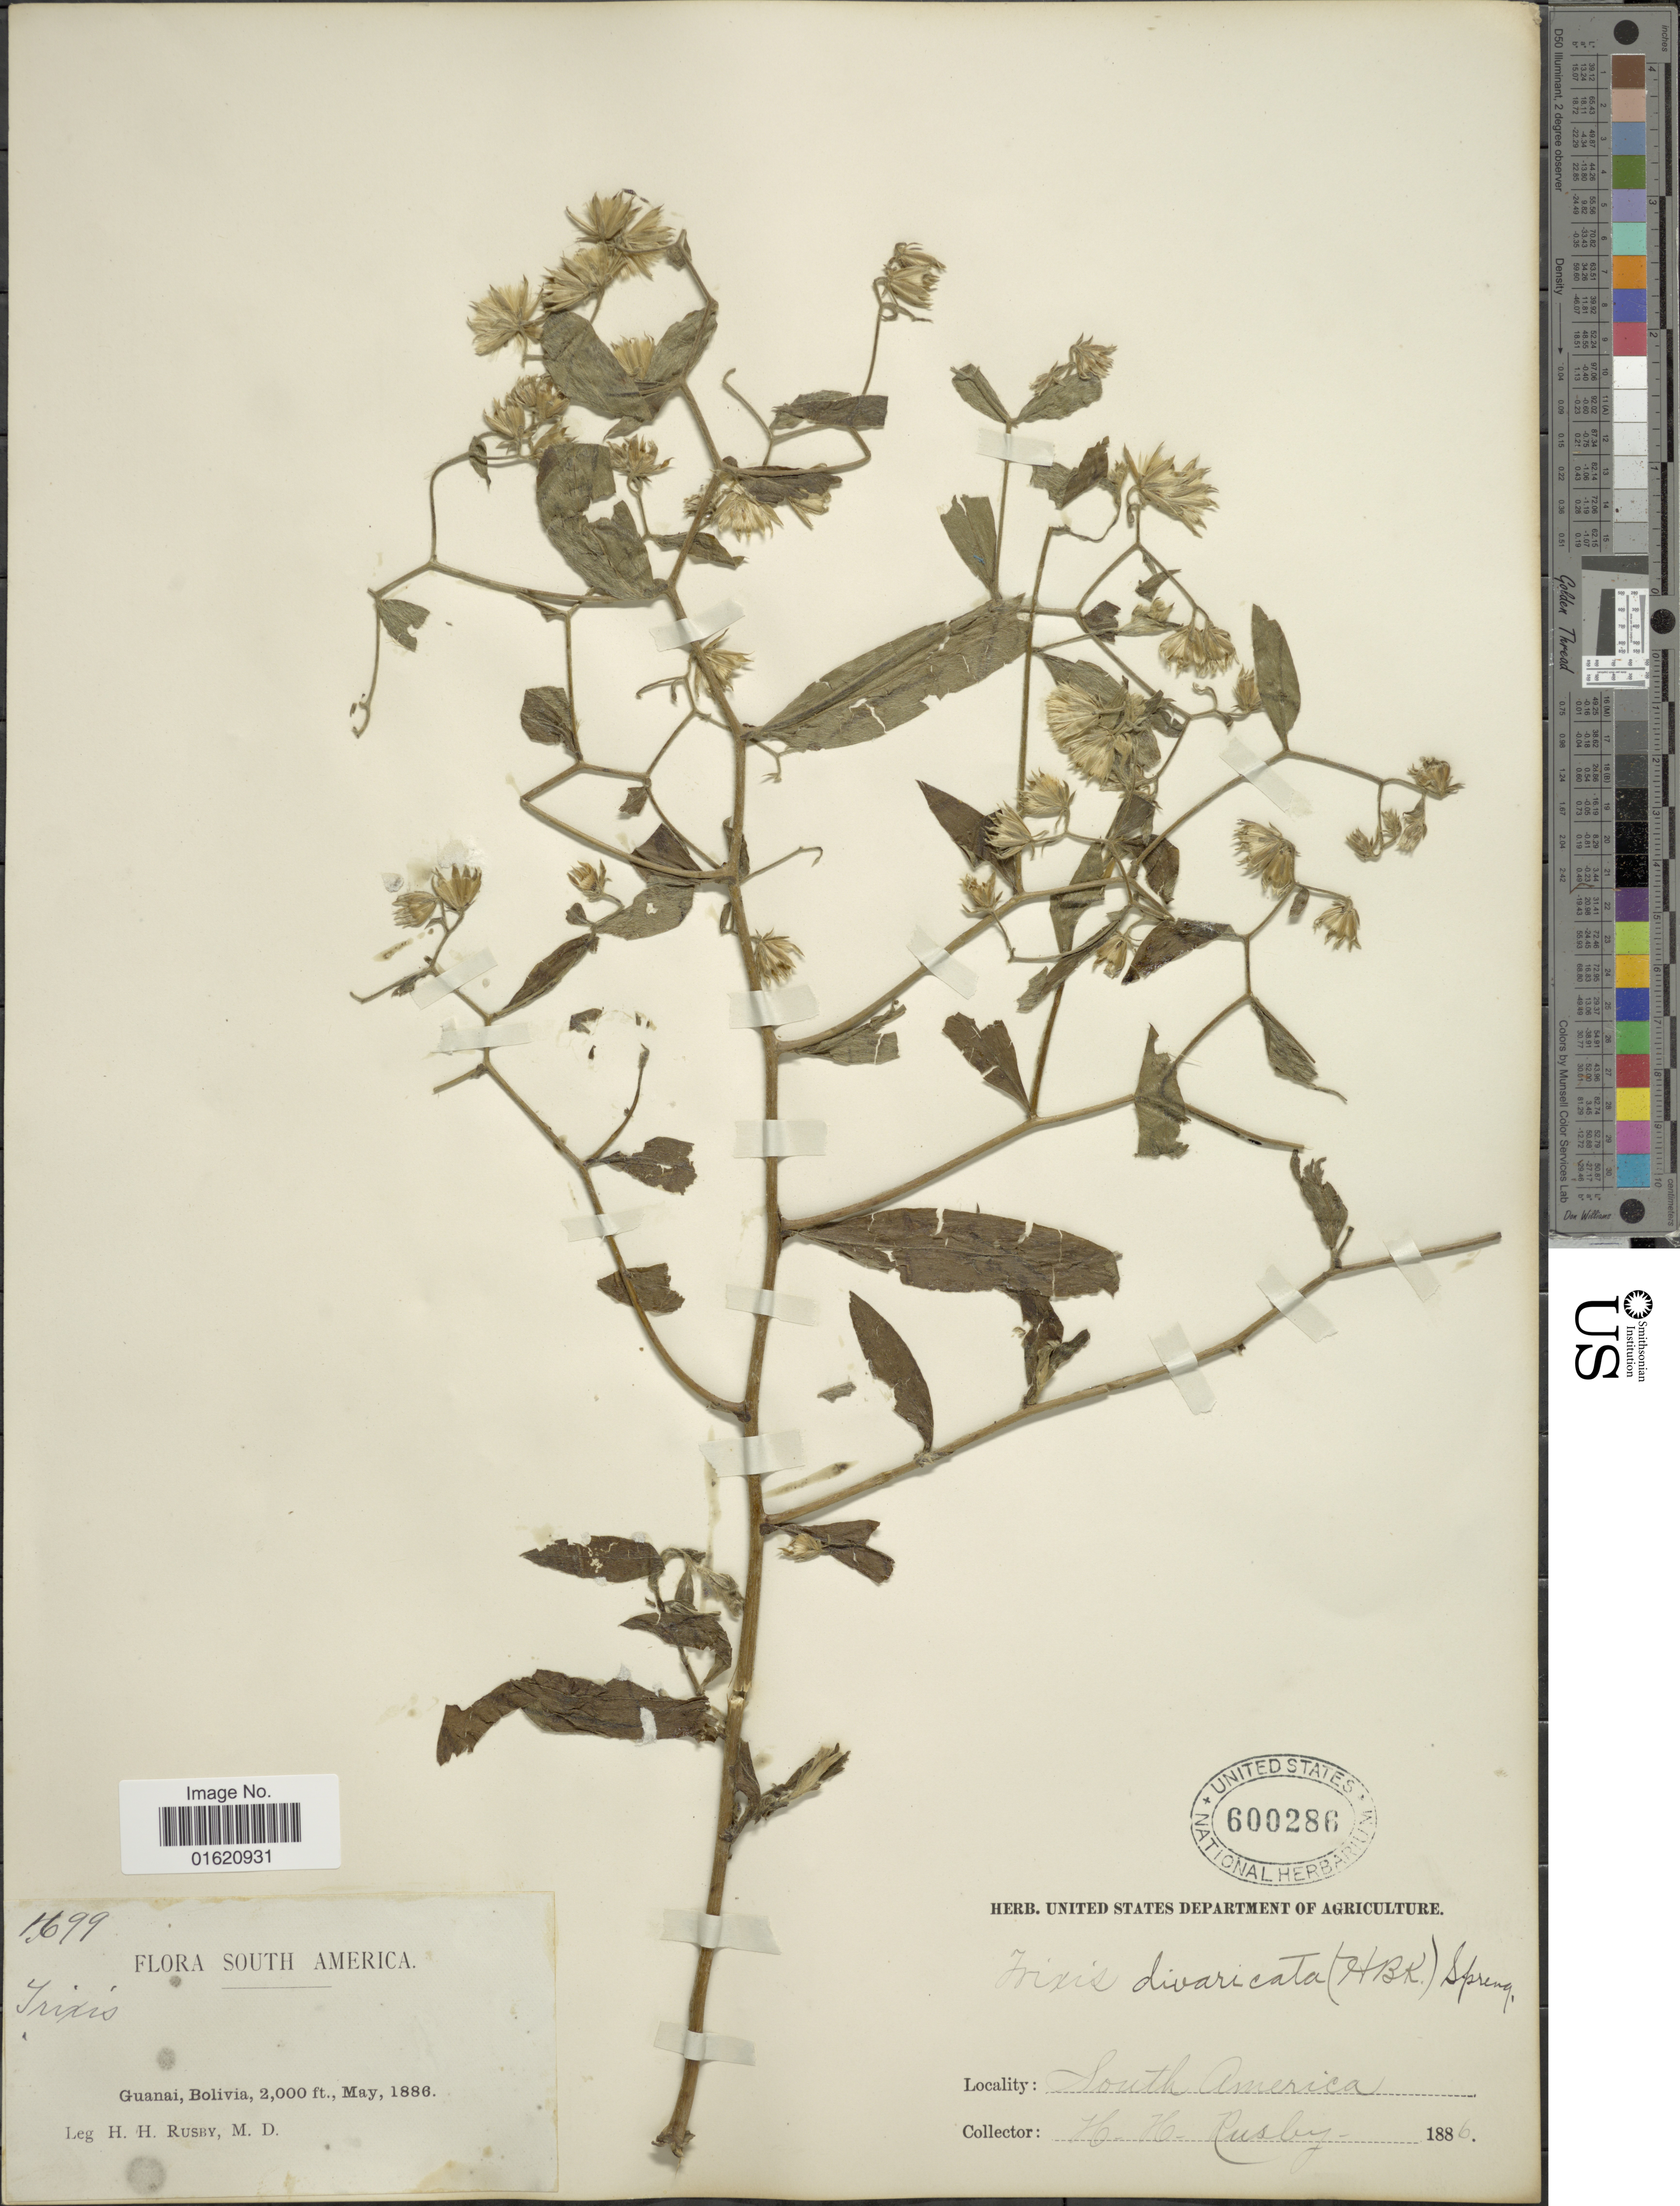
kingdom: Plantae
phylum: Tracheophyta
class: Magnoliopsida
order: Asterales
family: Asteraceae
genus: Trixis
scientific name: Trixis antimenorrhoea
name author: (Schrank) Mart. ex Kuntze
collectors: H. H. Rusby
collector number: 1699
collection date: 1886-05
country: Bolivia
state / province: La Páz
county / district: Larecaja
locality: Guanay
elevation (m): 610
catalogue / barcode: US 600286